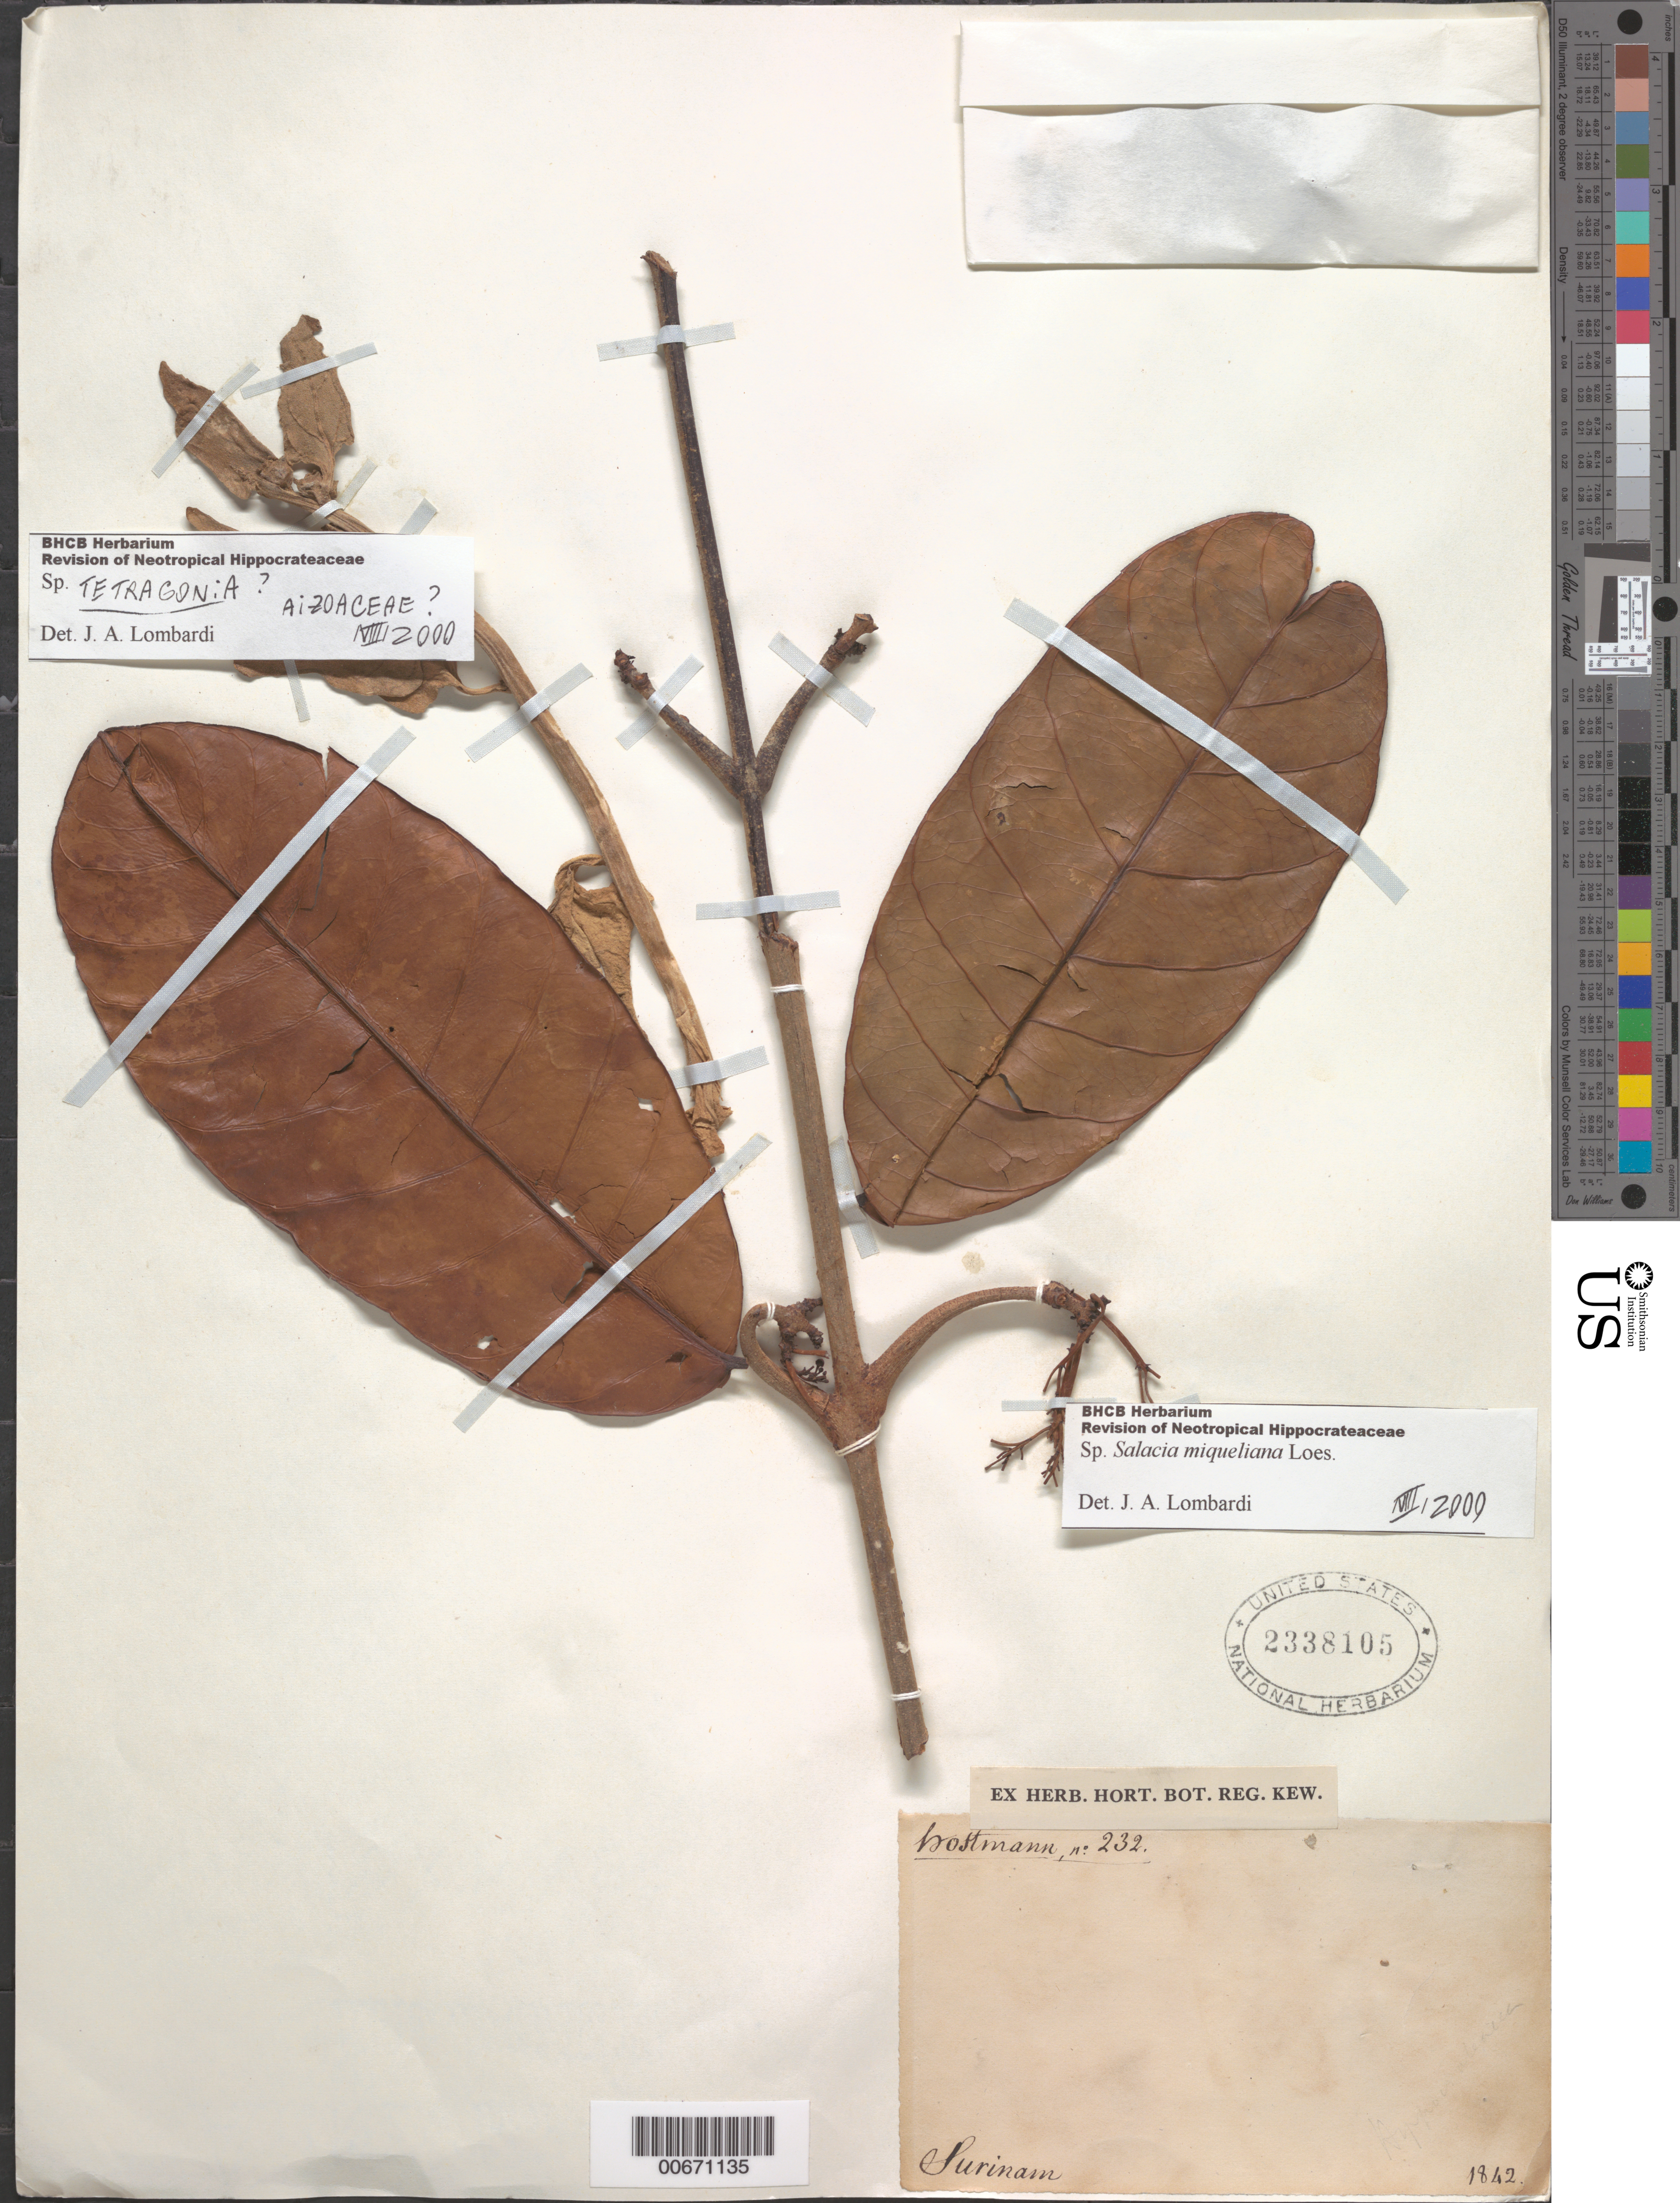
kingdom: Plantae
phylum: Tracheophyta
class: Magnoliopsida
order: Celastrales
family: Celastraceae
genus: Salacia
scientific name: Salacia miqueliana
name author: Loes.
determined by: Lombardi, Julio A.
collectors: F. Hostmann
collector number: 232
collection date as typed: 1842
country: Suriname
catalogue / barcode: US 2338105